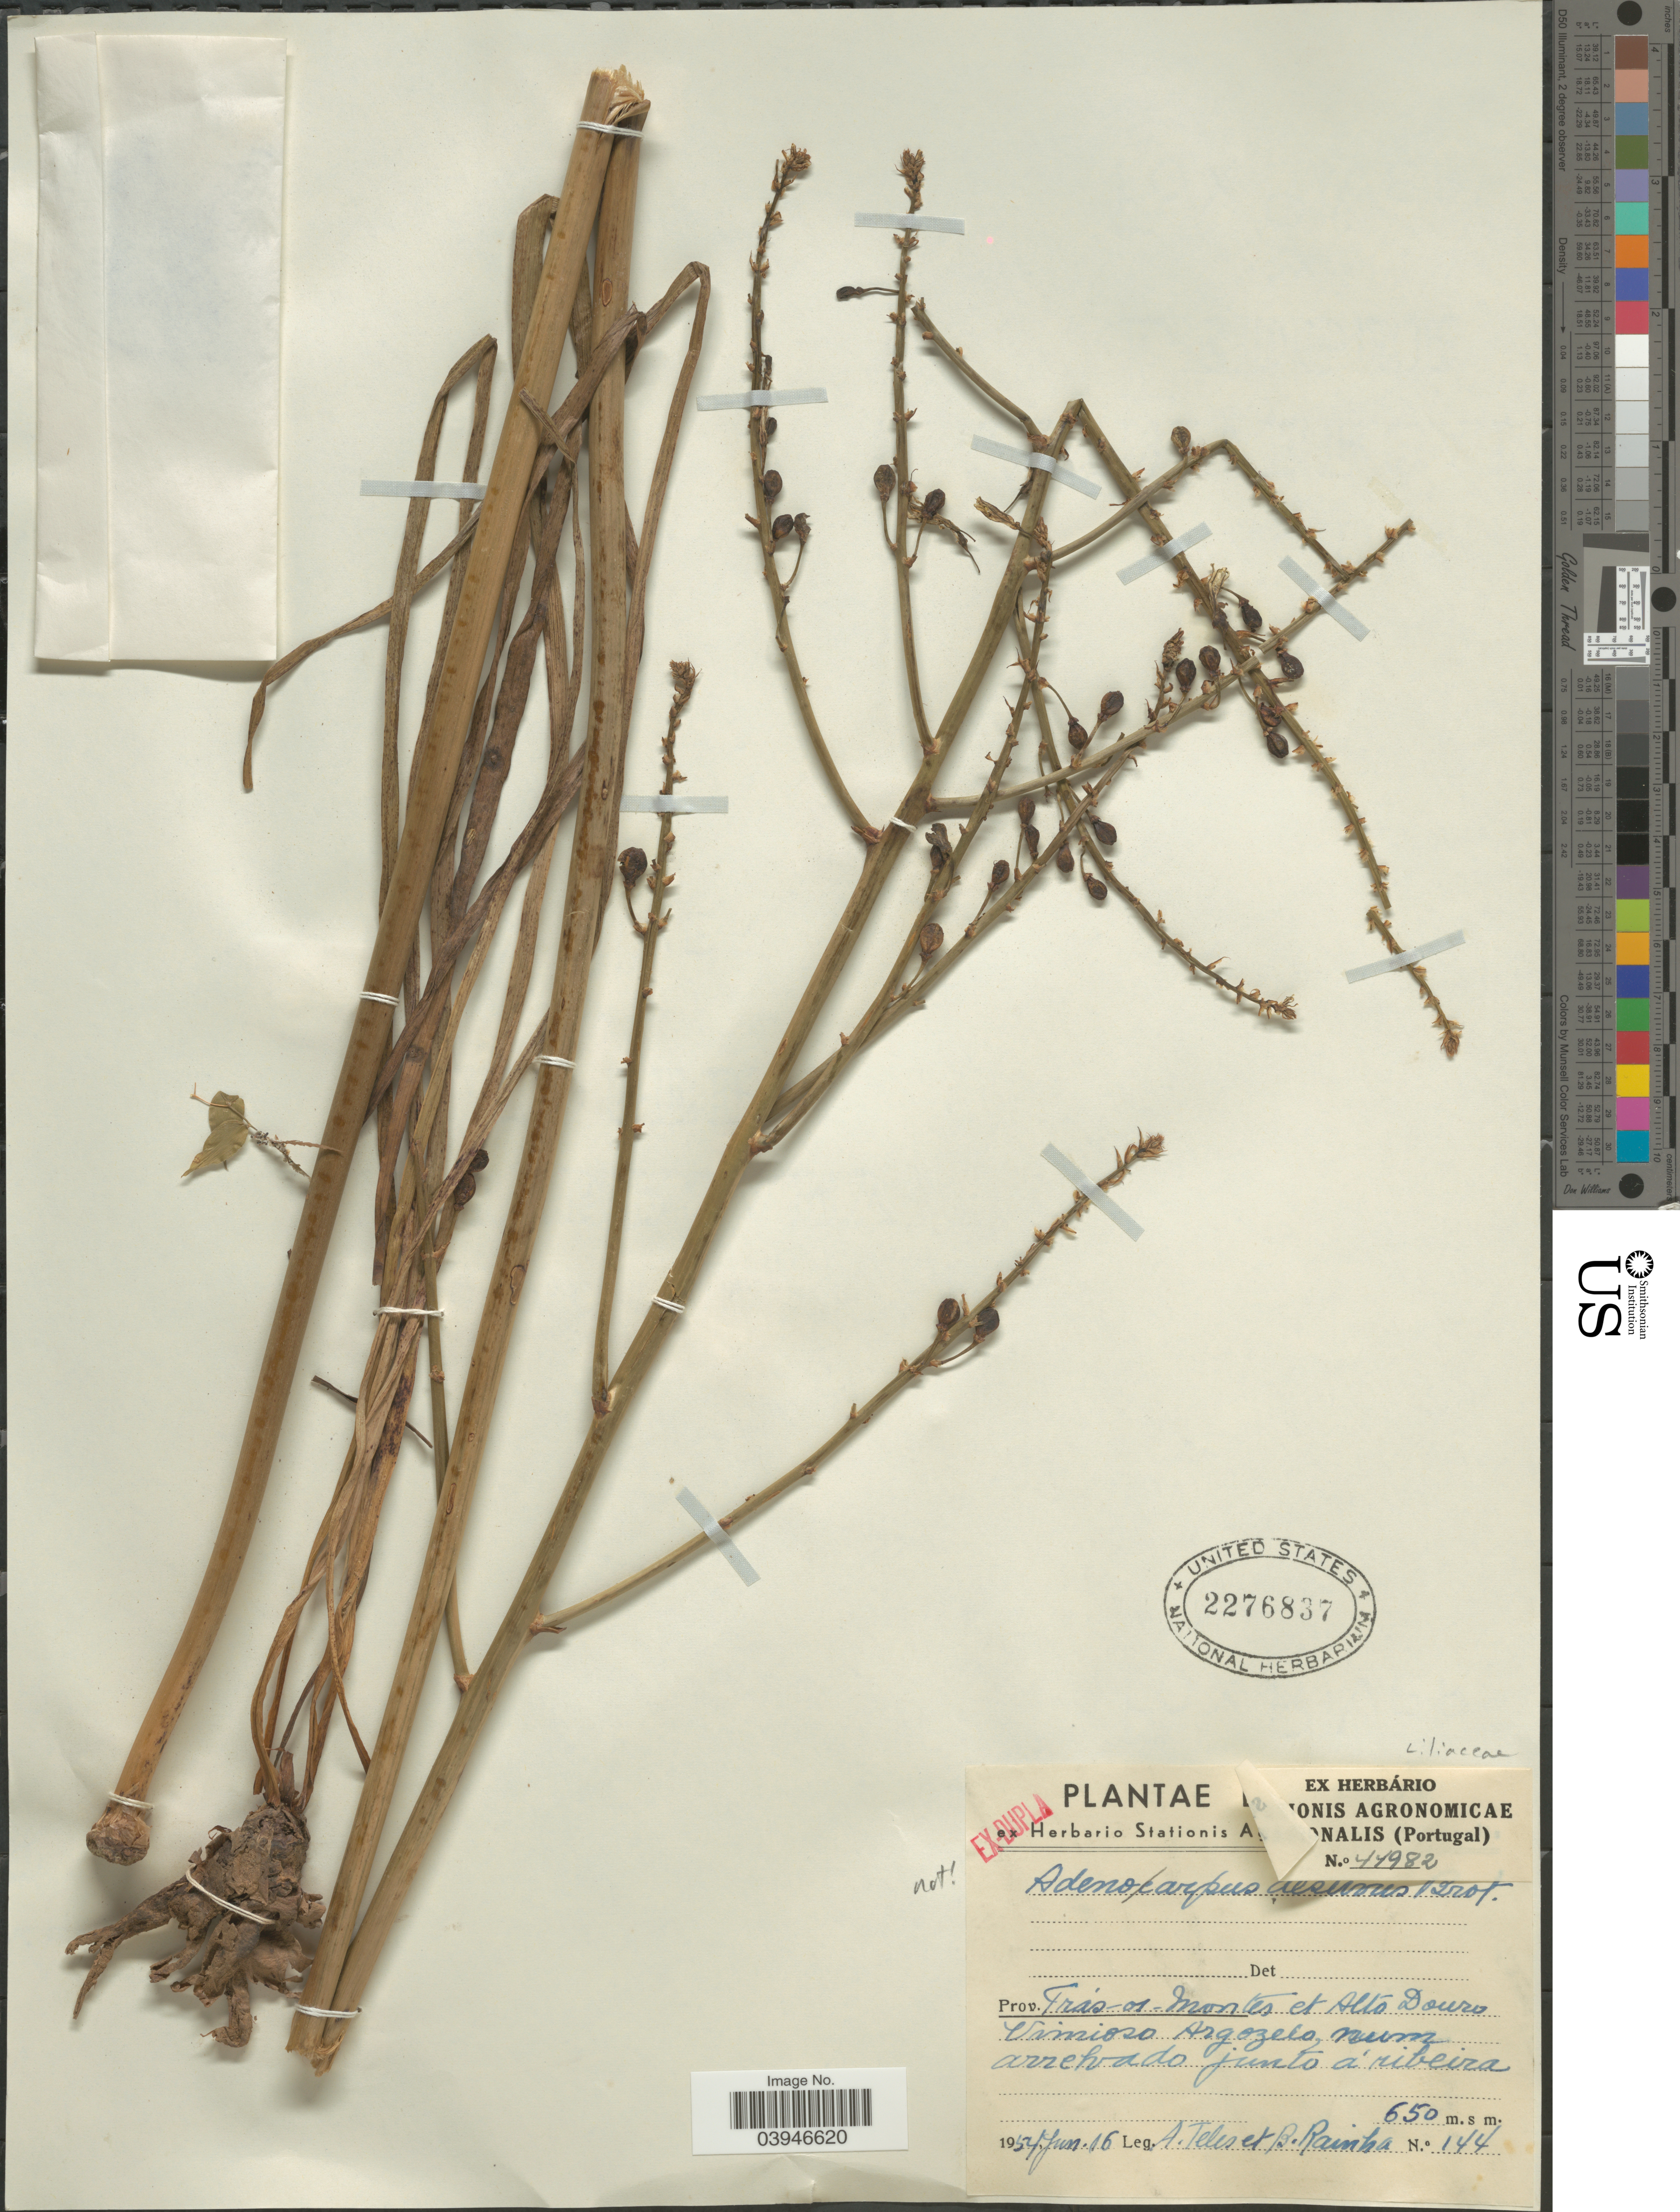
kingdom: Plantae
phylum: Tracheophyta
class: Liliopsida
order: Liliales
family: Liliaceae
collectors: A. Teles & B. Rainha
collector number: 144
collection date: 1952-06-16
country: Portugal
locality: Prov. Trás-os-Montes et Alto Douro. Vimioso Argozelo, num arrehado junto á ribeira.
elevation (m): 650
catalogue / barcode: US 2276837